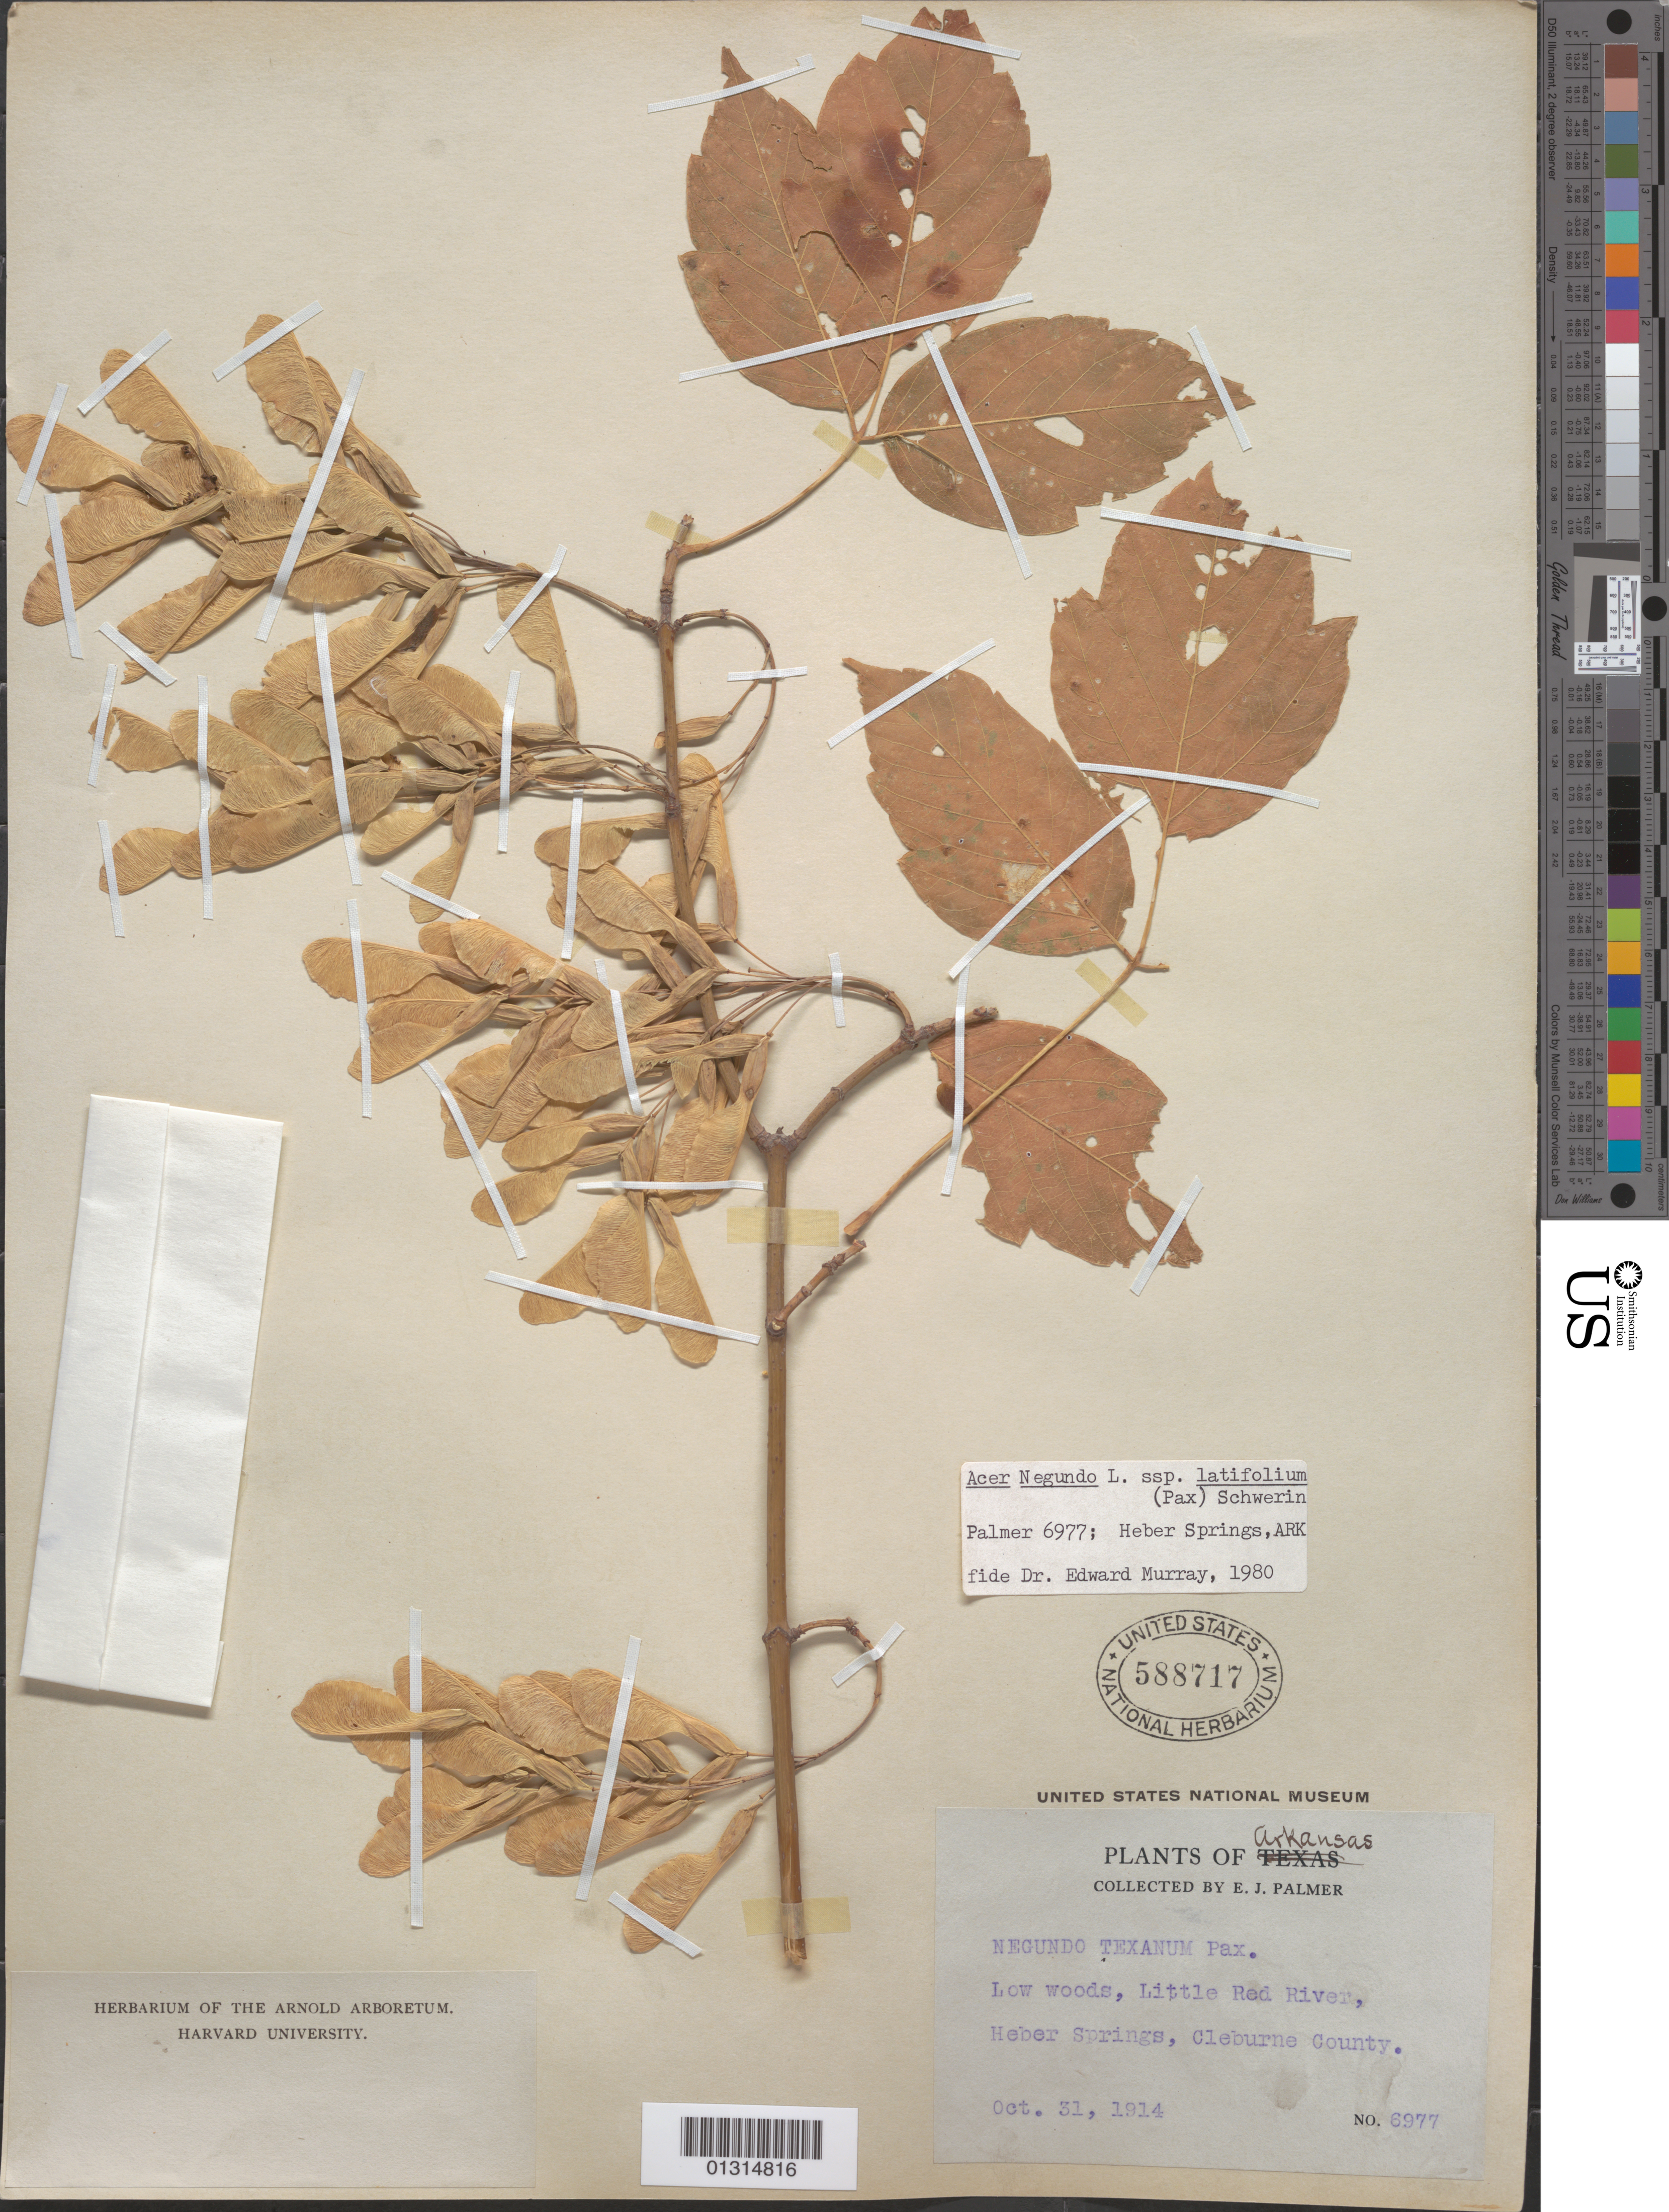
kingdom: Plantae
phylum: Tracheophyta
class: Magnoliopsida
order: Sapindales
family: Sapindaceae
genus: Acer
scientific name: Acer negundo subsp. latifolium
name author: (Pax) Schwer.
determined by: Murray, Edward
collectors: E. J. Palmer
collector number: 6977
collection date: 1914-10-31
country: United States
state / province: Arkansas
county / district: Cleburne County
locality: Cleburne County, Heber Springs, Little Red River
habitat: Low woods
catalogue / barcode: US 588717